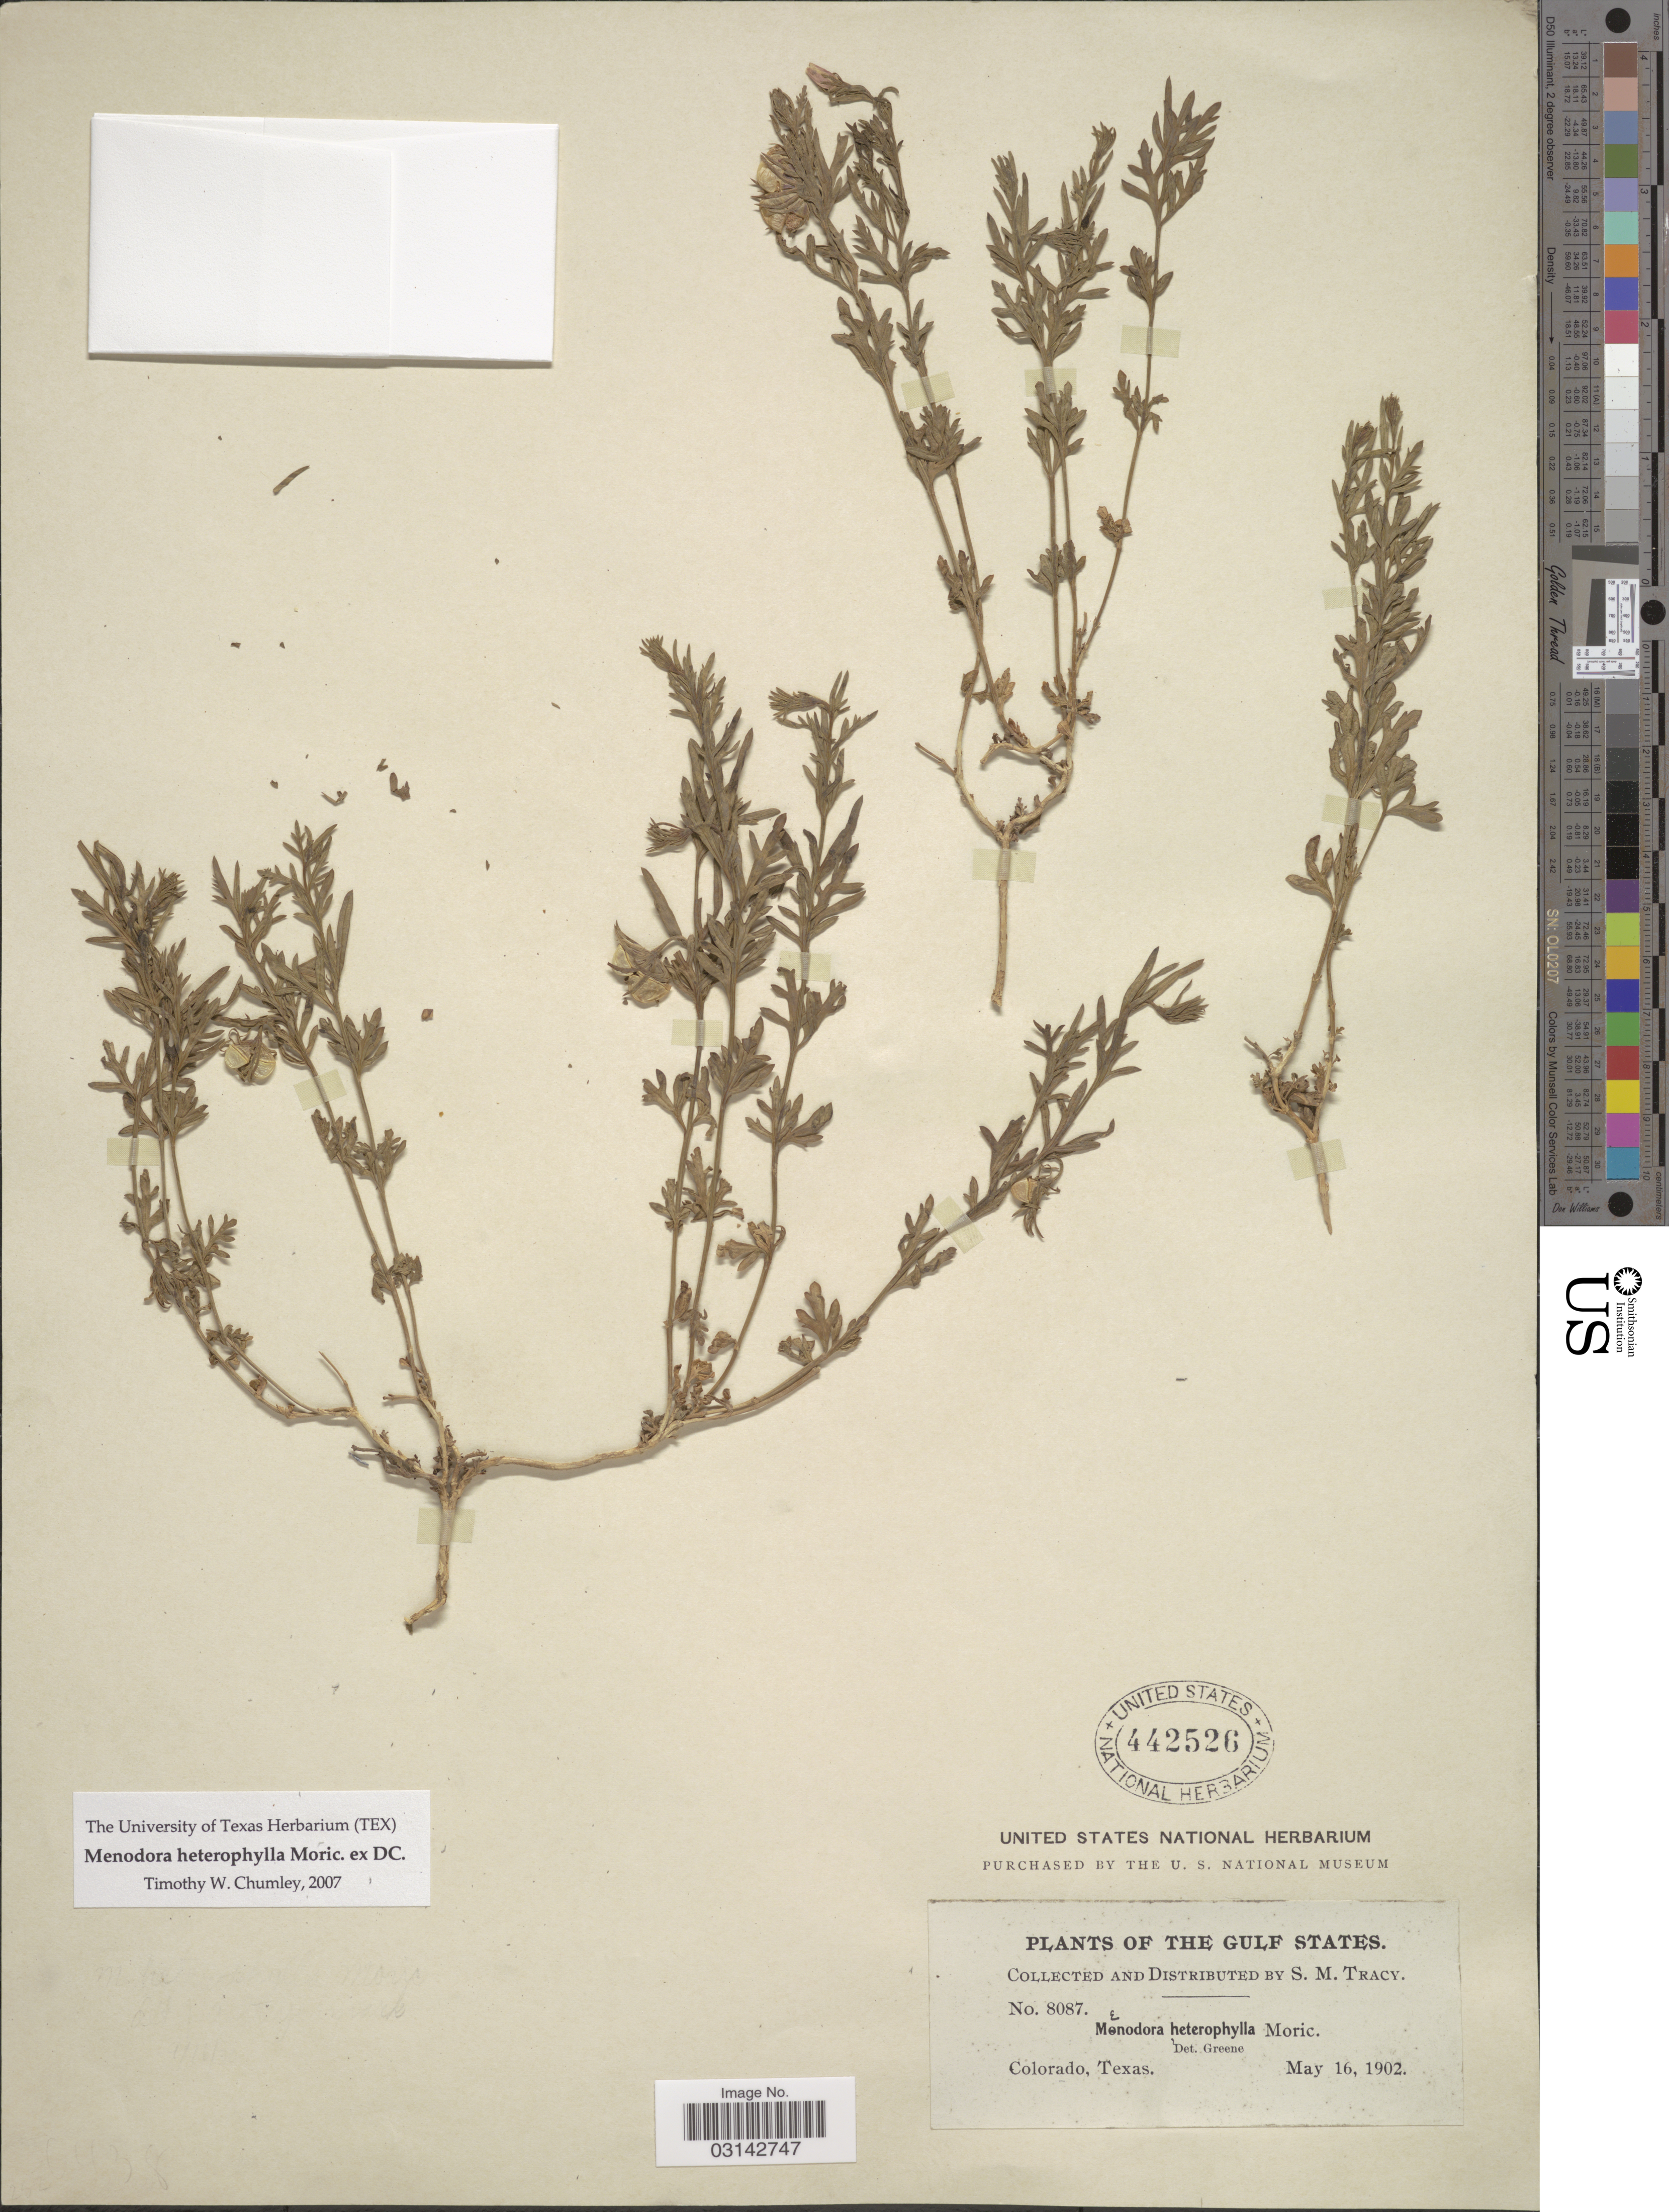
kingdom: Plantae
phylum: Tracheophyta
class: Magnoliopsida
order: Lamiales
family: Oleaceae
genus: Menodora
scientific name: Menodora heterophylla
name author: Moric. ex A. DC.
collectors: S. M. Tracy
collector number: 8087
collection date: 1902-05-16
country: United States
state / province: Texas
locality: The Gulf States, Colorado.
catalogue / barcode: US 442526